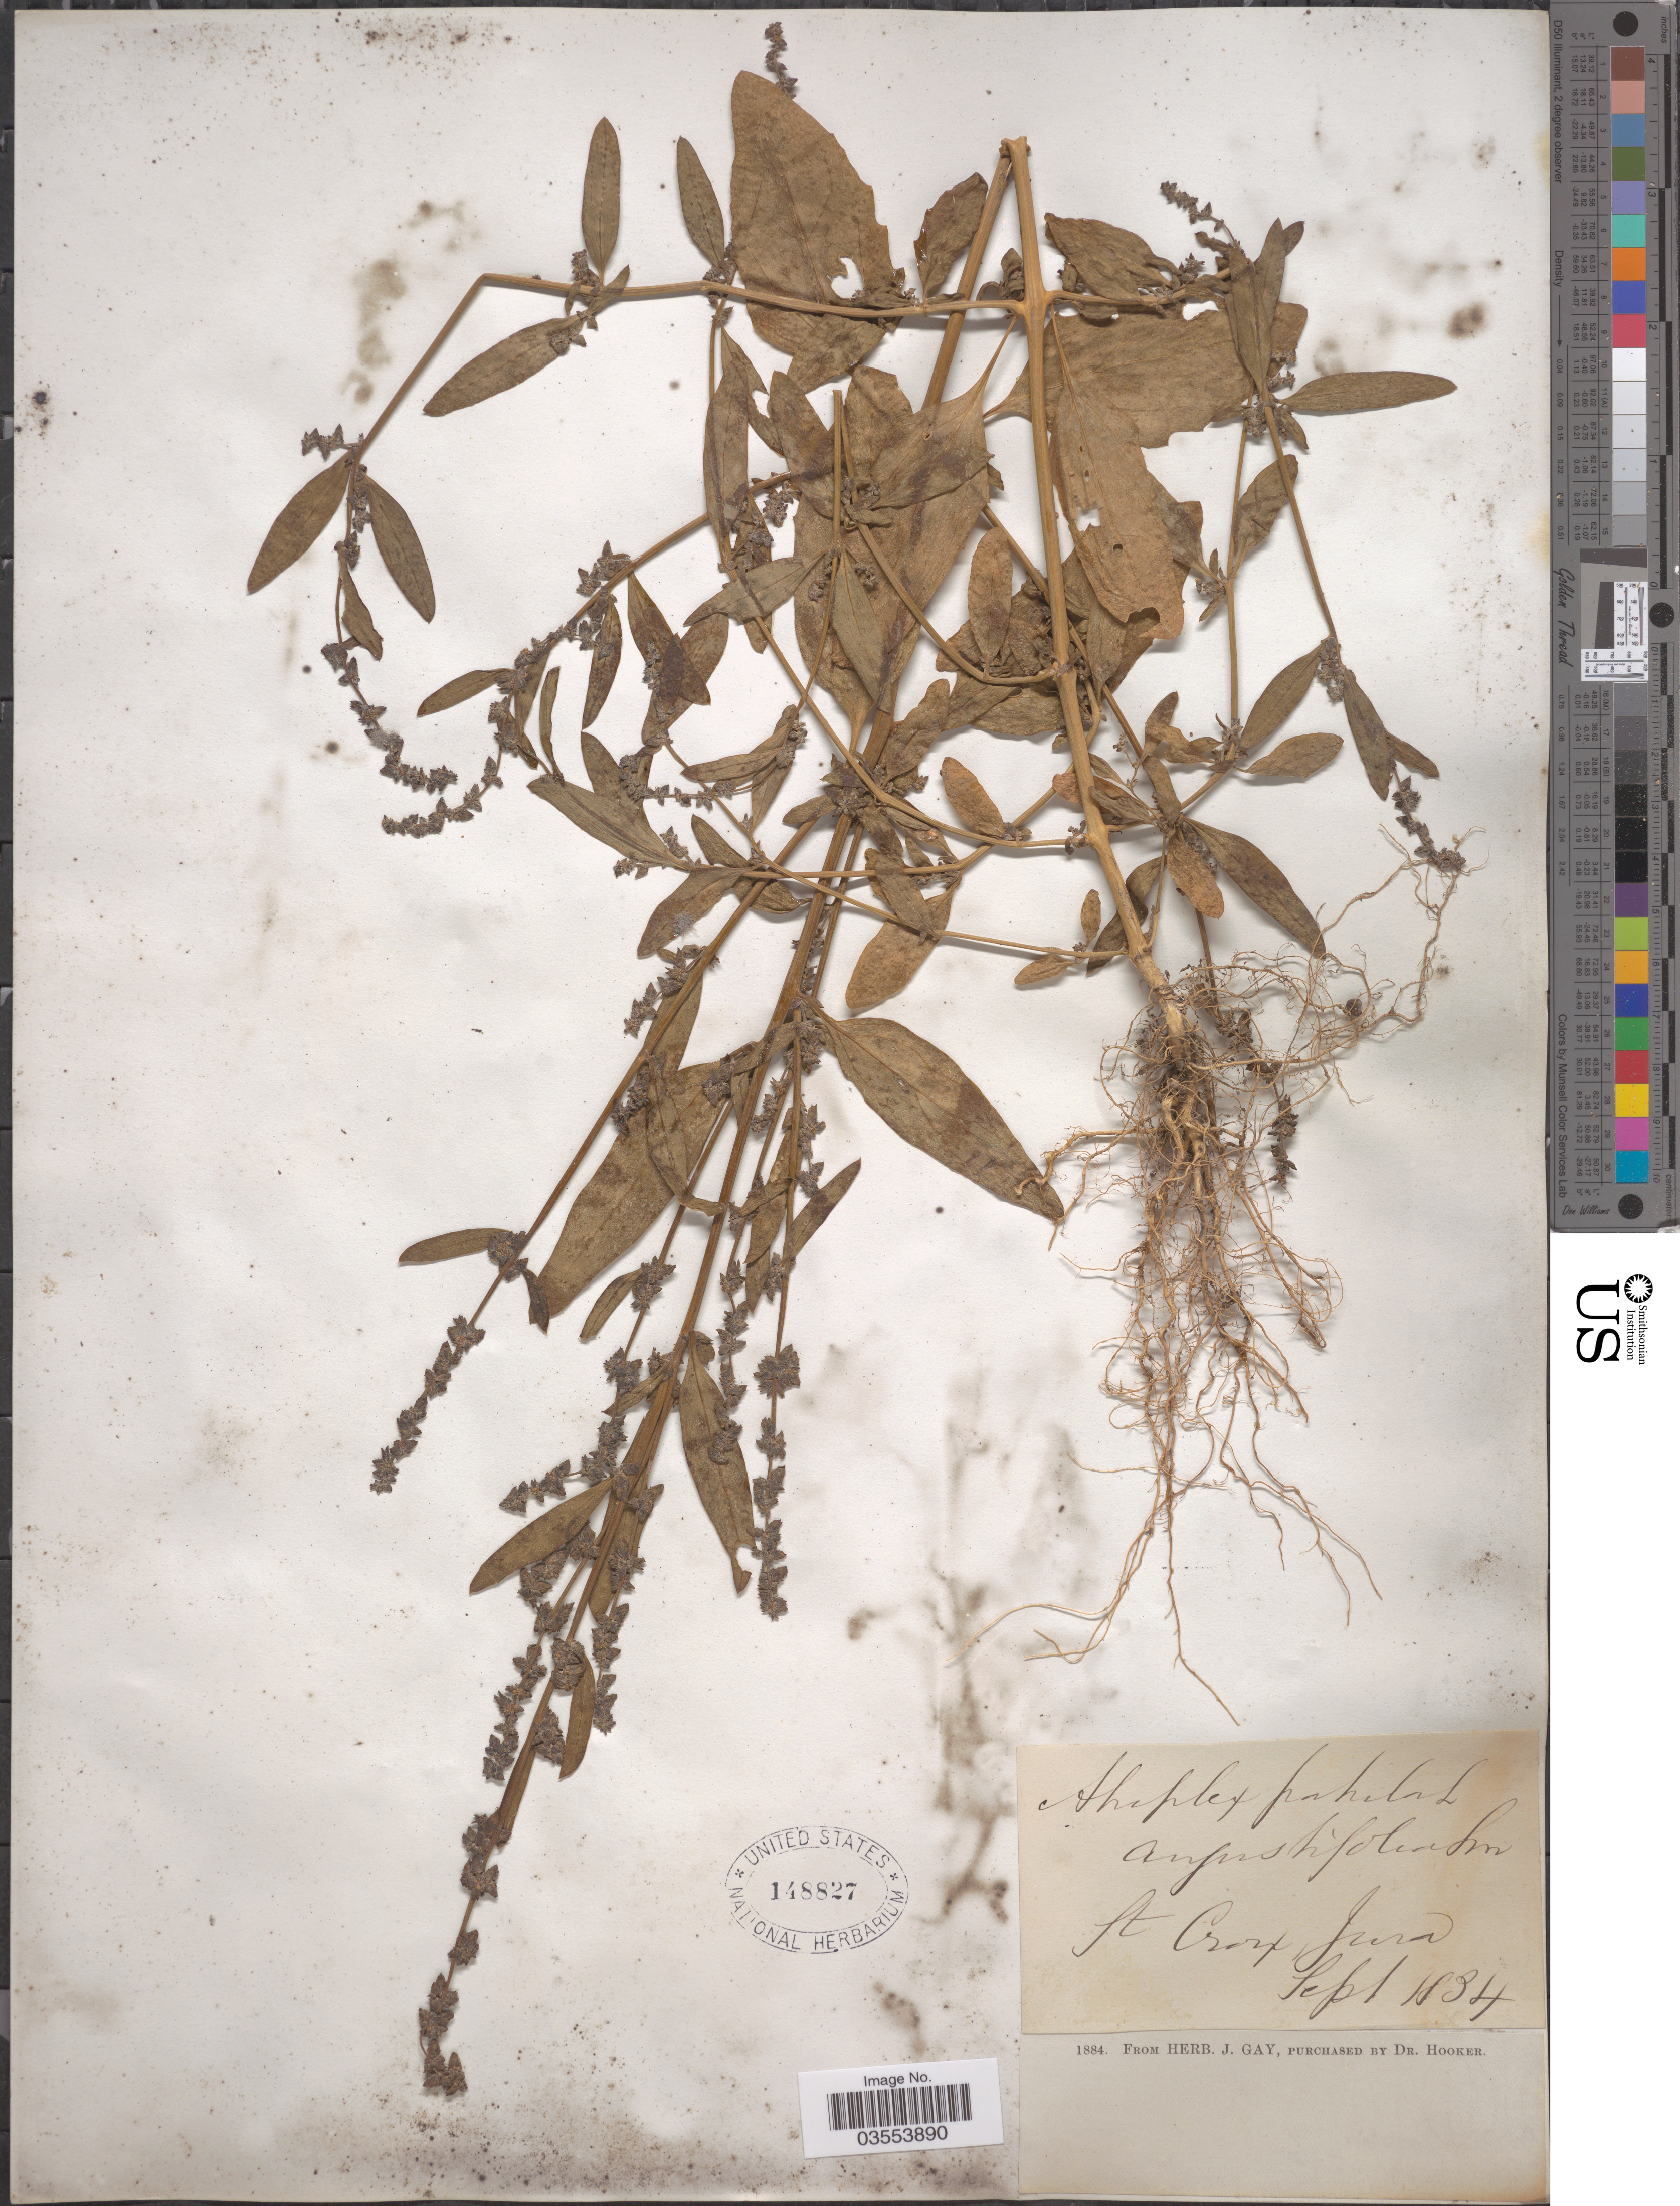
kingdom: Plantae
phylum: Tracheophyta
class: Magnoliopsida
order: Caryophyllales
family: Amaranthaceae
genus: Atriplex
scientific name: Atriplex patula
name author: L.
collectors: ex herb. J. Gay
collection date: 1834-09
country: Switzerland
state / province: Jura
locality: St Croix.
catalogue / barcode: US 148827